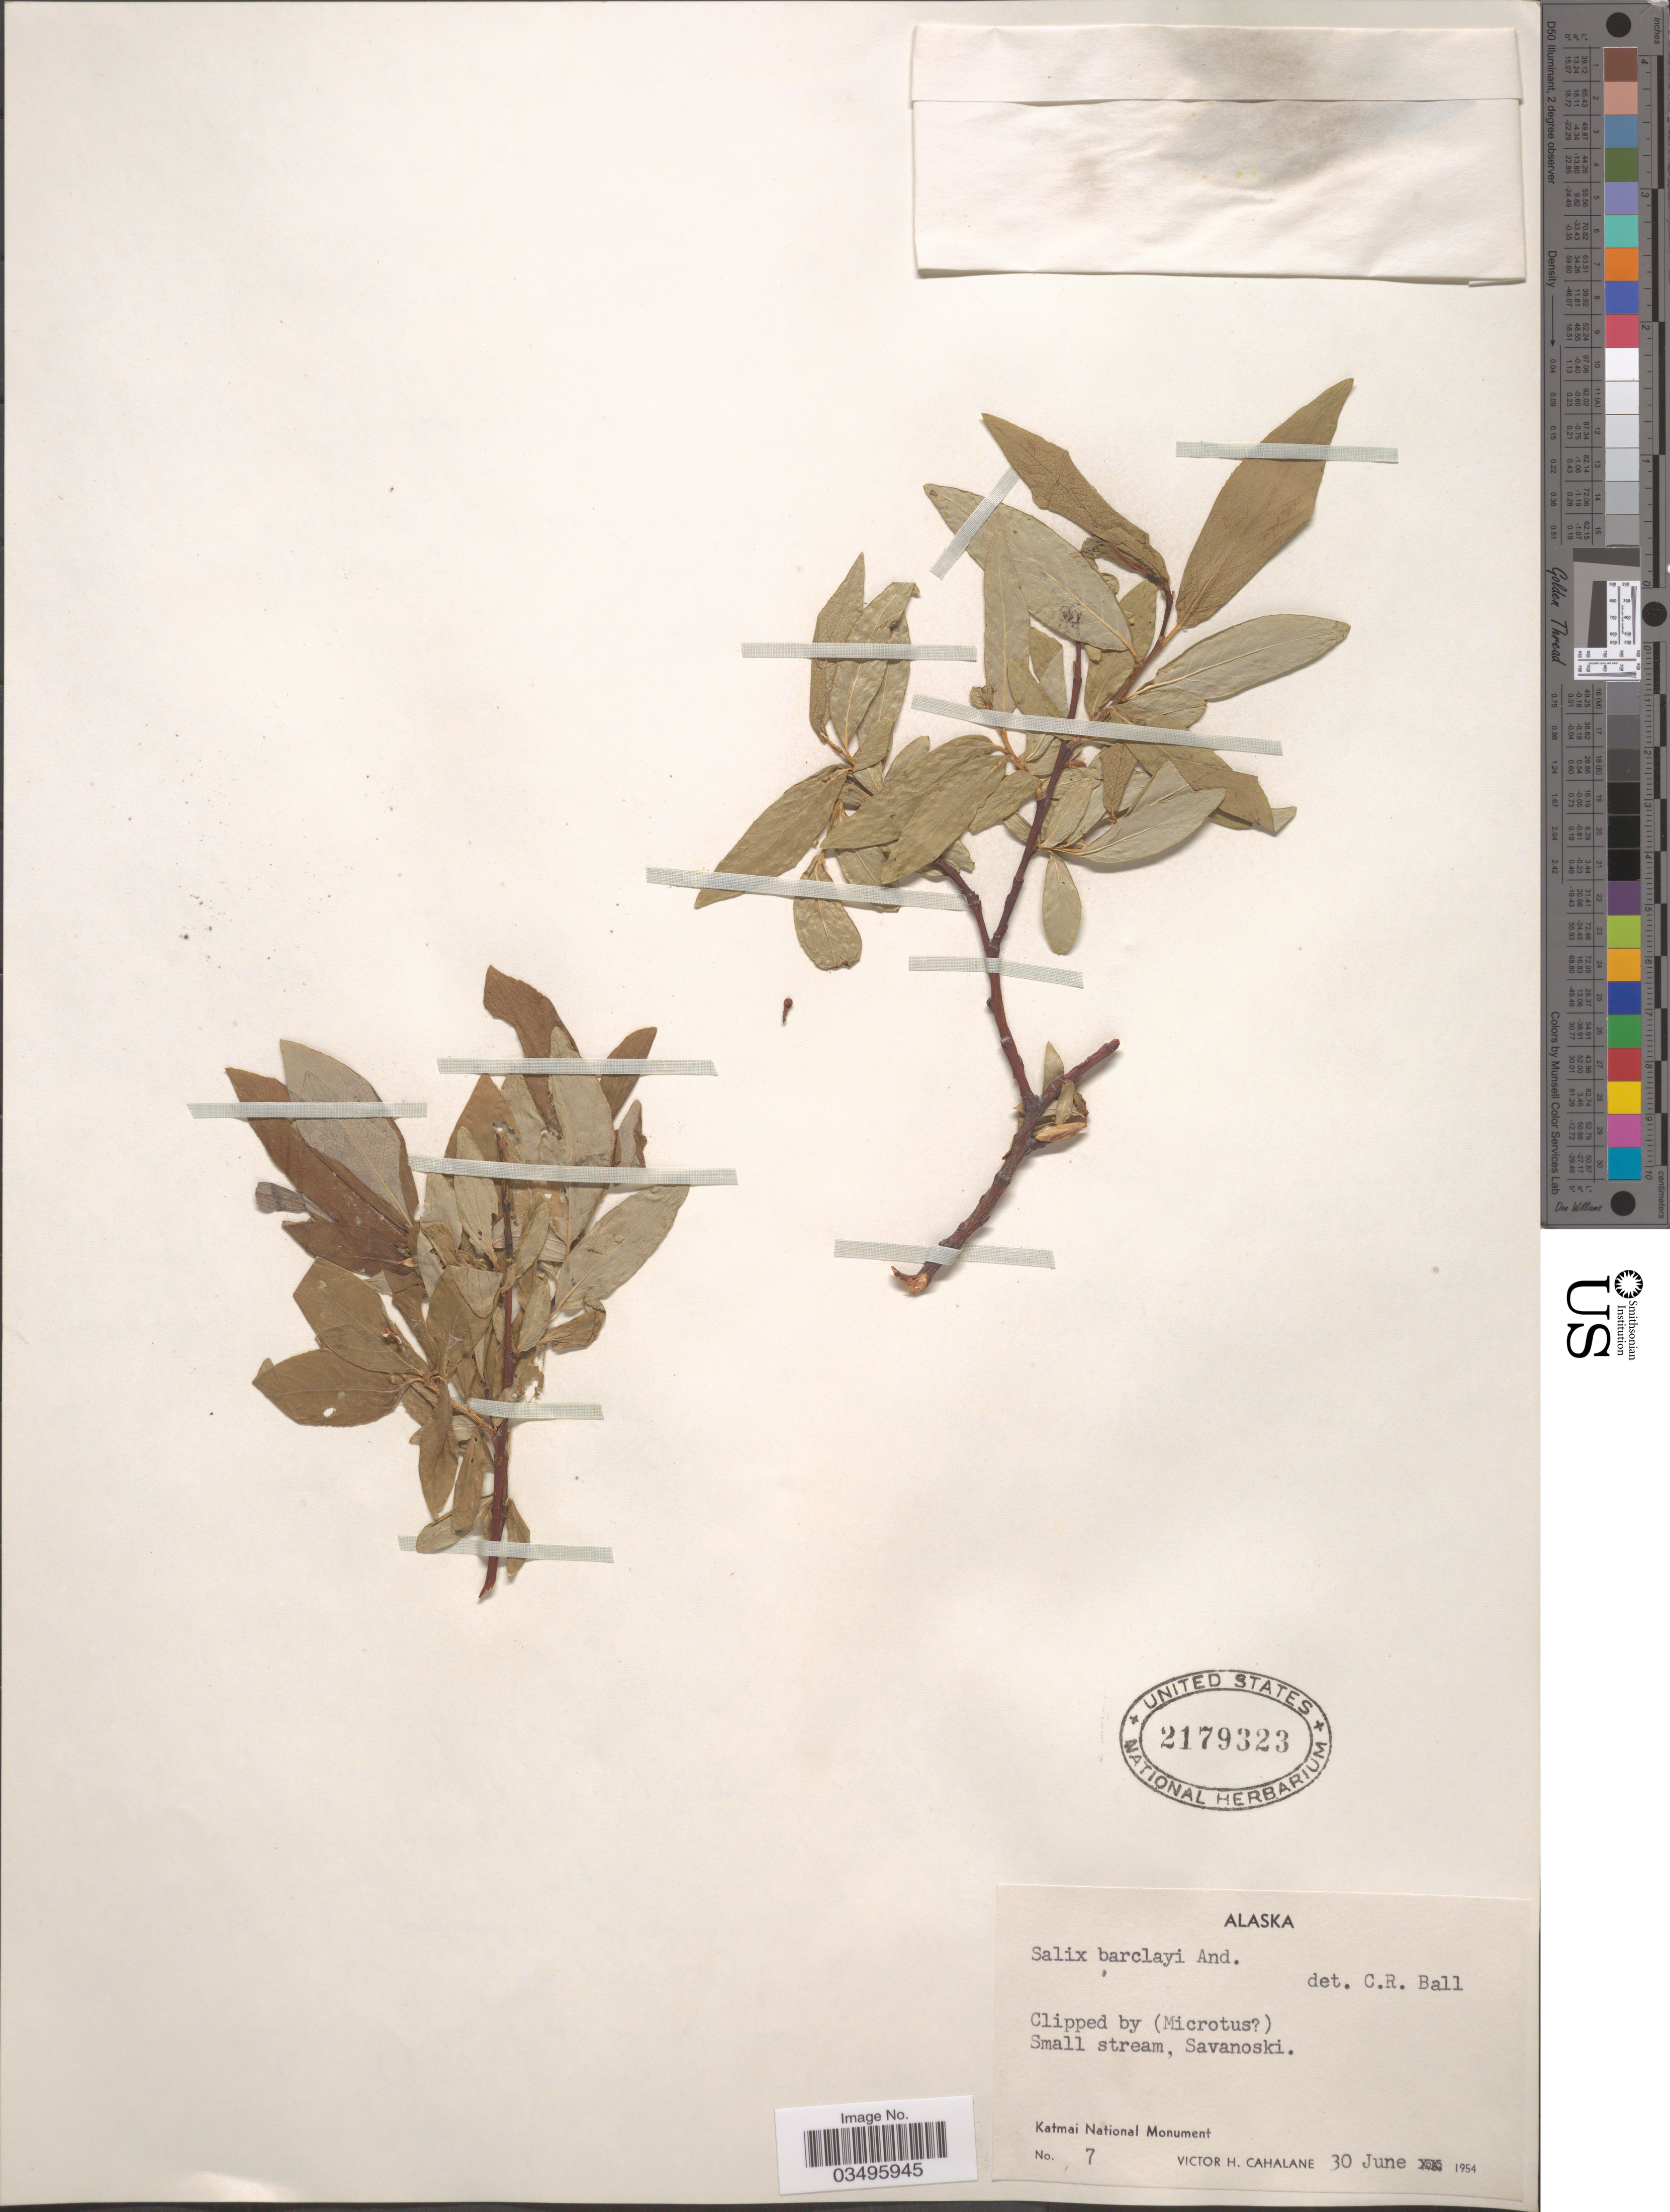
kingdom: Plantae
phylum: Tracheophyta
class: Magnoliopsida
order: Malpighiales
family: Salicaceae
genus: Salix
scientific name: Salix barclayi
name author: Andersson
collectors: V. Cahalane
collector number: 7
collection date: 1954-06-30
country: United States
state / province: Alaska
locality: Small stream, Savanoski. Katmai National Monument.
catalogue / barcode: US 2179323